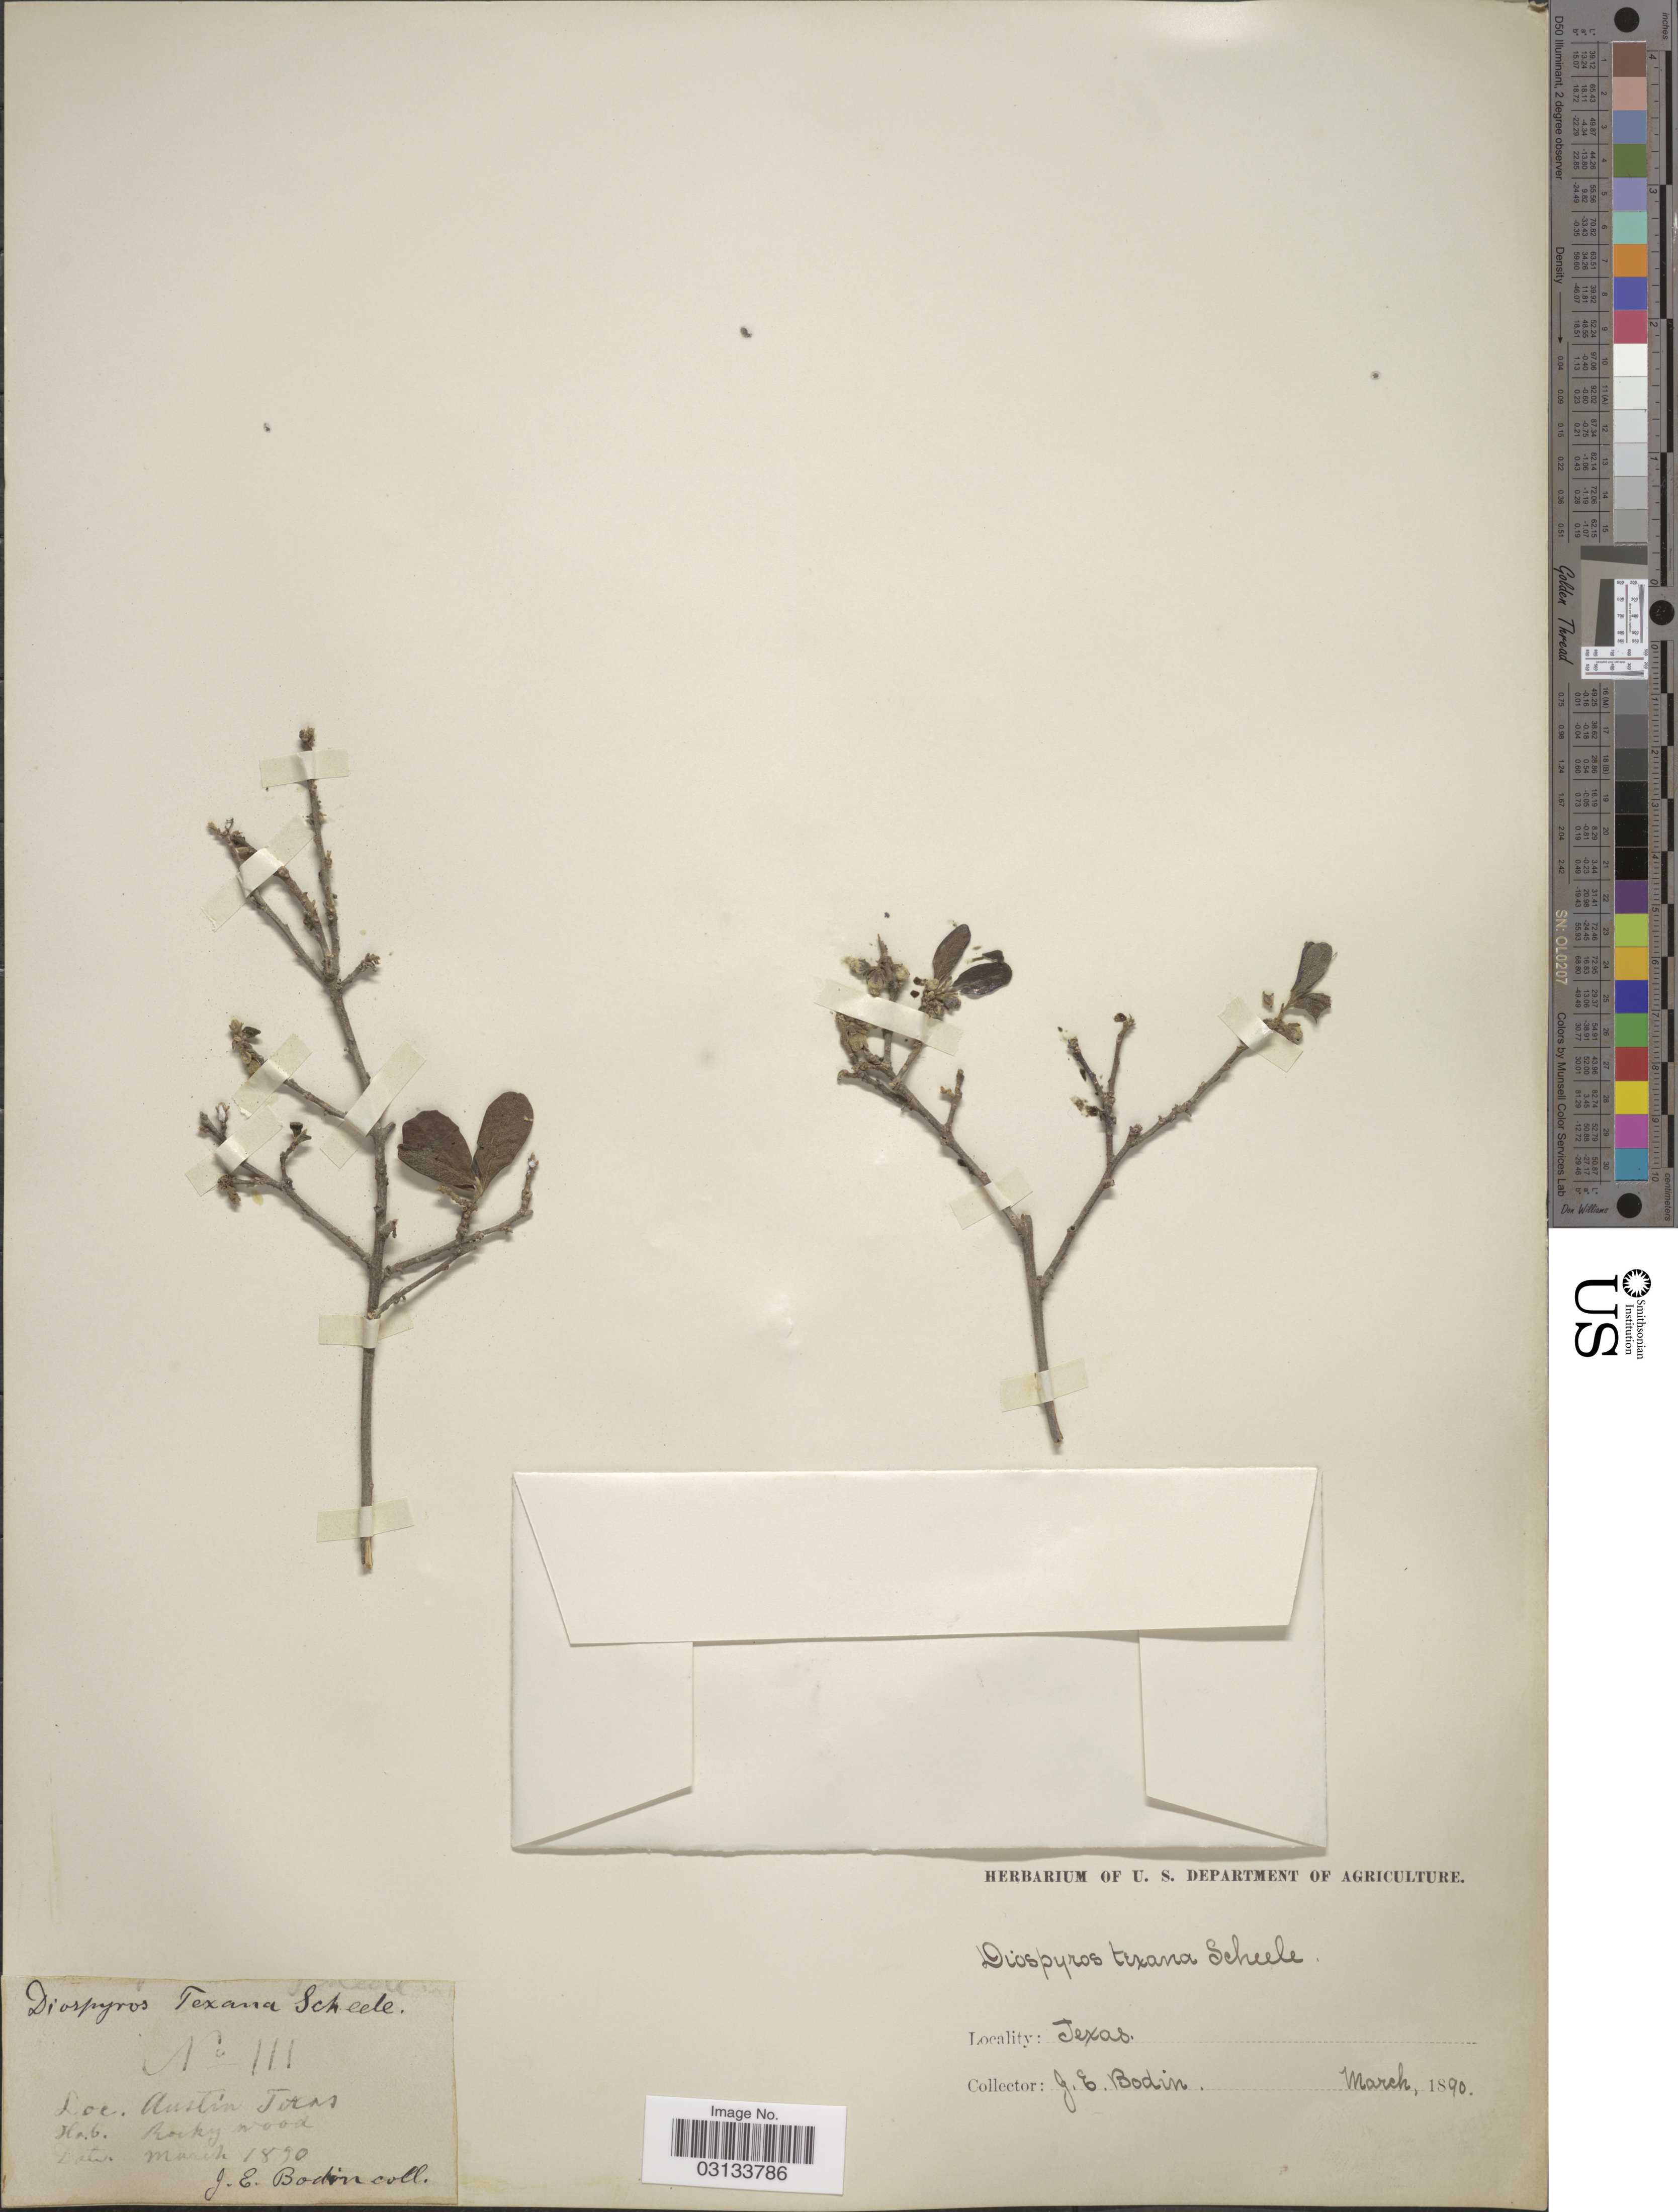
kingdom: Plantae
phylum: Tracheophyta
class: Magnoliopsida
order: Ericales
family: Ebenaceae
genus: Diospyros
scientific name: Diospyros texana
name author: Scheele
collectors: J. E. Bodin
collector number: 111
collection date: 1890-03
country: United States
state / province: Texas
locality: Austin.